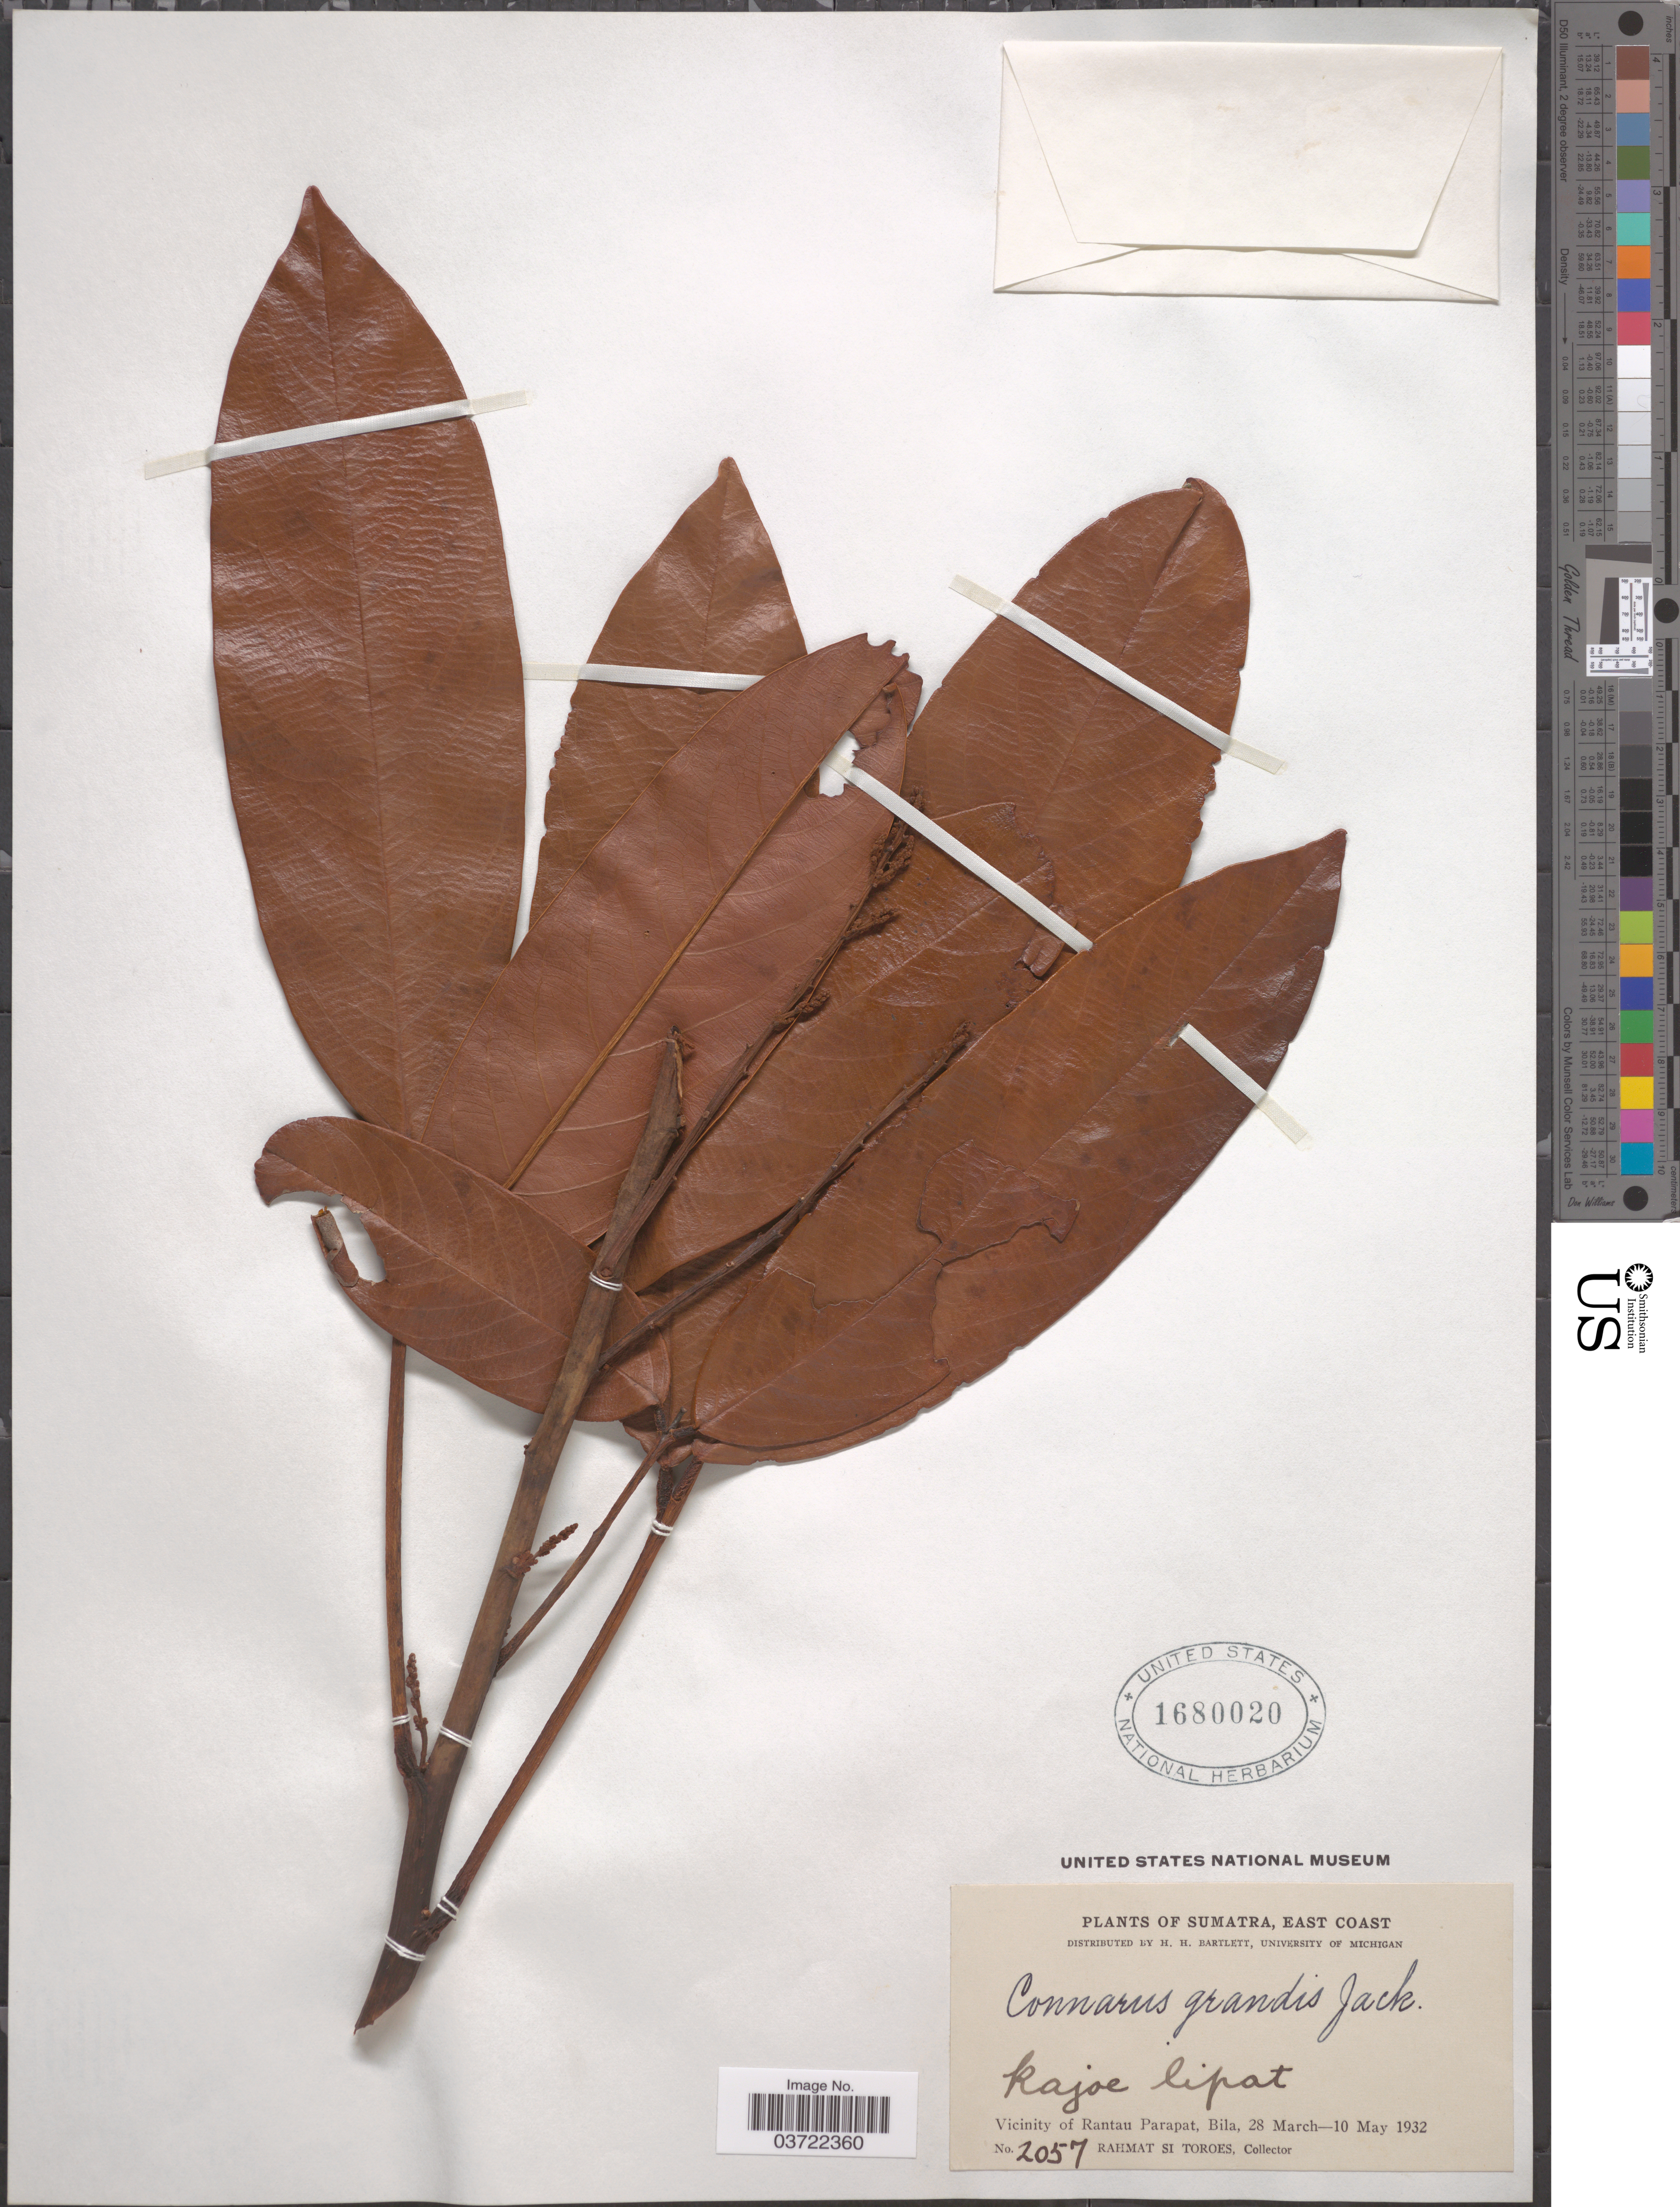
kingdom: Plantae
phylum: Tracheophyta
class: Magnoliopsida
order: Oxalidales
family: Connaraceae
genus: Connarus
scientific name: Connarus grandis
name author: Jack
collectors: Rahmat Si Boeea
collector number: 2057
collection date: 1932-03-28/1932-05-10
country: Indonesia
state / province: Sumatra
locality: East Coast. Kajoe lipat [unsure placement] Vicinity of Rantau Parapat, Bila.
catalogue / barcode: US 1680020